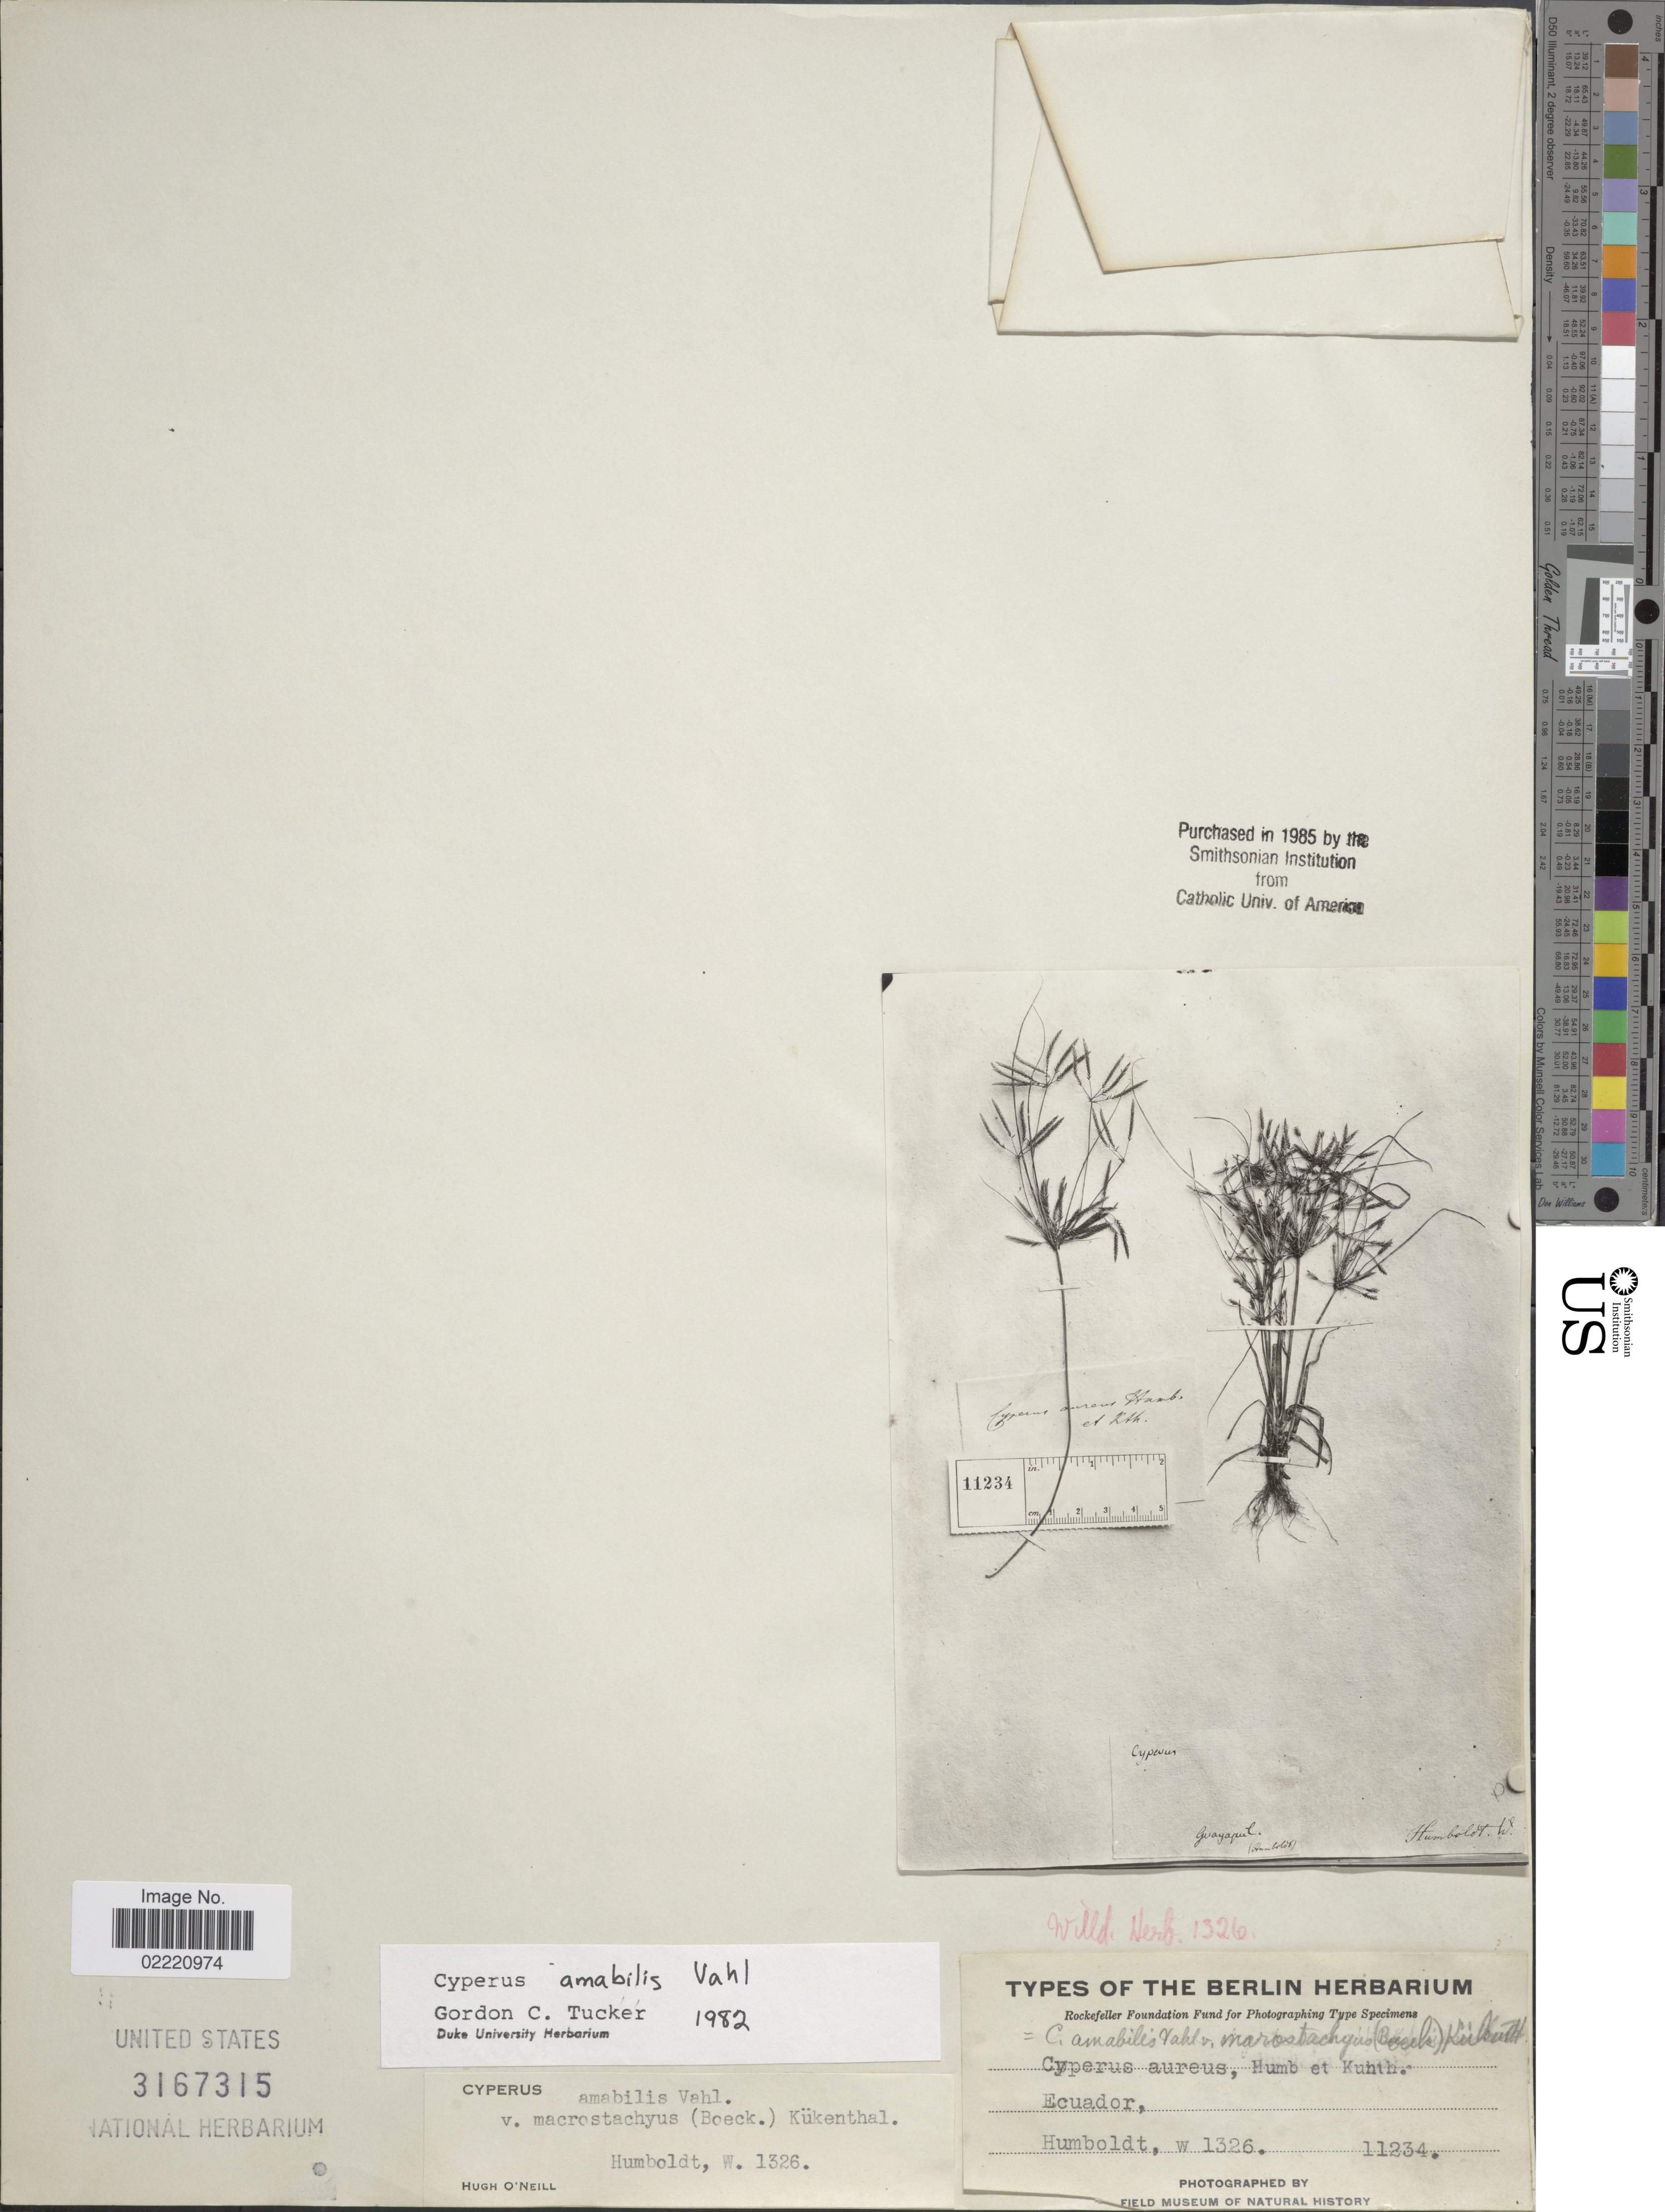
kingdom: Plantae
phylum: Tracheophyta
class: Liliopsida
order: Poales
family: Cyperaceae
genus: Cyperus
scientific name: Cyperus amabilis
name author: Vahl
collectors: -. Humboldt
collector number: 11234?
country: Ecuador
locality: Guayaquil.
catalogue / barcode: US 3167315